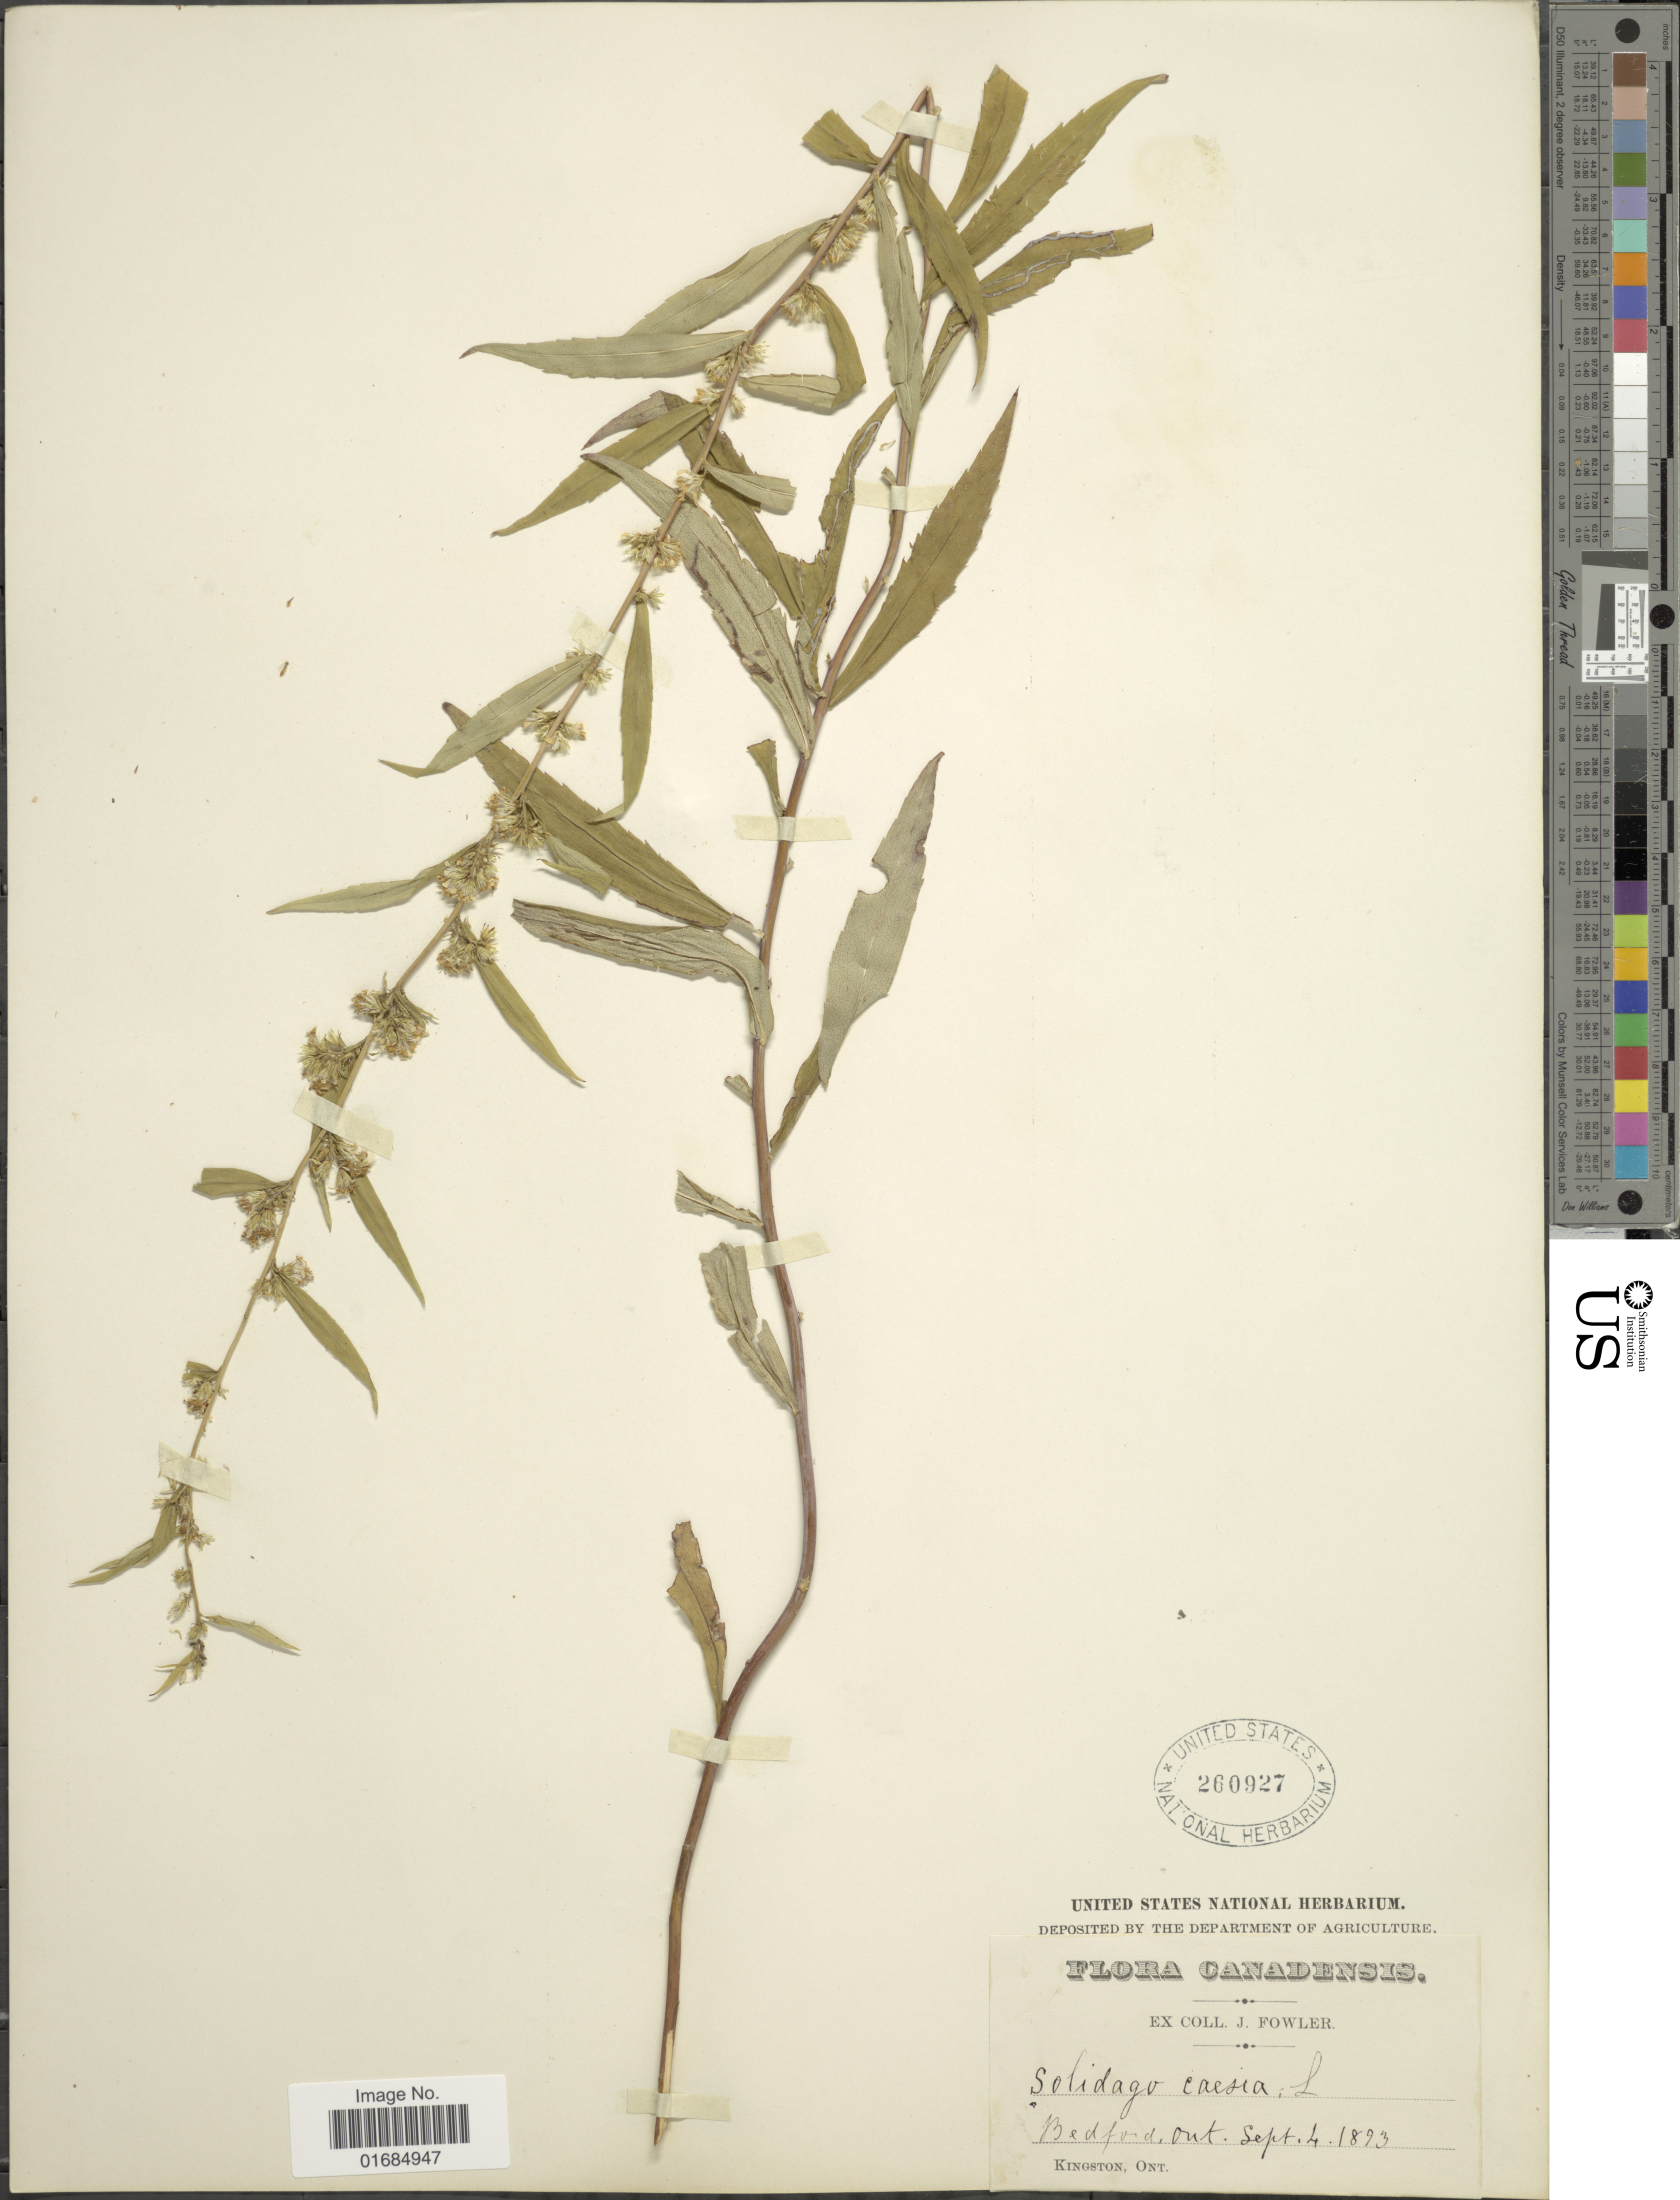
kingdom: Plantae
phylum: Tracheophyta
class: Magnoliopsida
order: Asterales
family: Asteraceae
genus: Solidago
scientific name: Solidago caesia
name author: L.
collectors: J. P. Fowler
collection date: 1893-09-04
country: Canada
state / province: Ontario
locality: Bedford, Kingston, Ont.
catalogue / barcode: US 260927